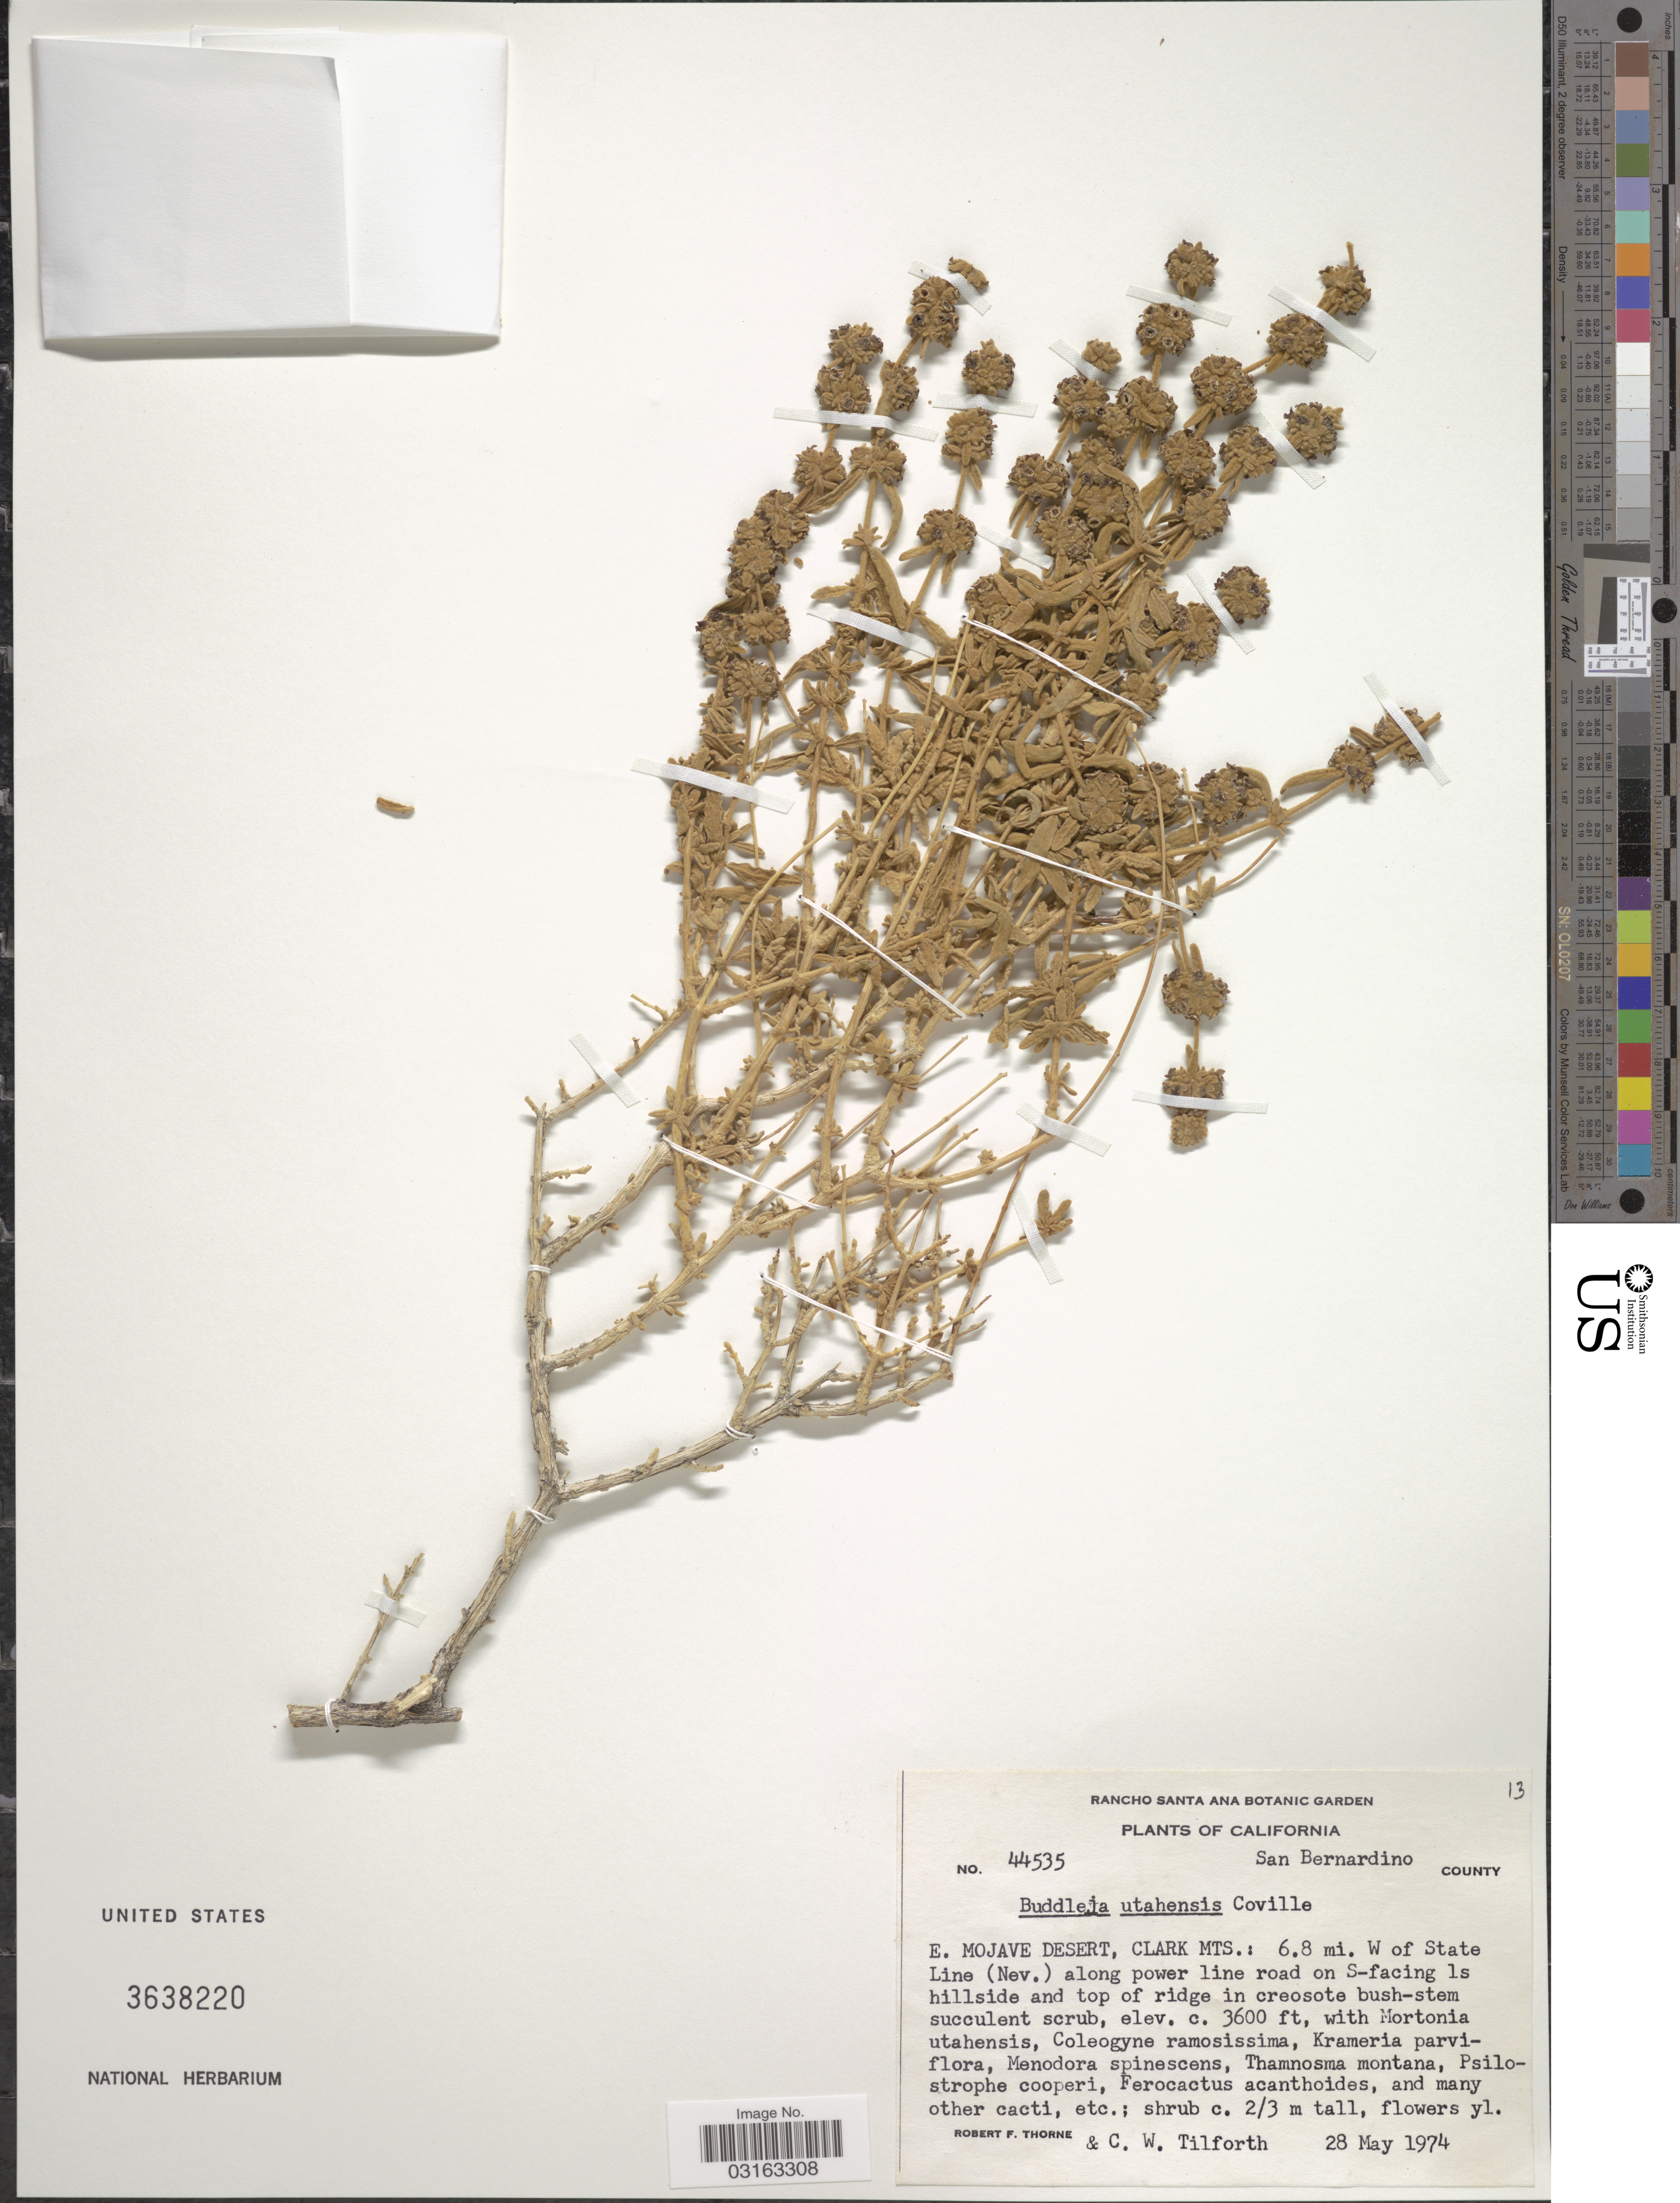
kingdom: Plantae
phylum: Tracheophyta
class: Magnoliopsida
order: Lamiales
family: Scrophulariaceae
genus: Buddleja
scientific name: Buddleja utahensis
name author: Coville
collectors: R. F. Thorne & C. Tilforth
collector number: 44535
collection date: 1974-05-28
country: United States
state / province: California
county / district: San Bernardino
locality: San Bernardino County. E. Mojave Desert, Clark Mts.: 6.8 mi. W of State Line (Nev.) along power line road on S-faing Is hillside.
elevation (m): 1097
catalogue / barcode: US 3638220